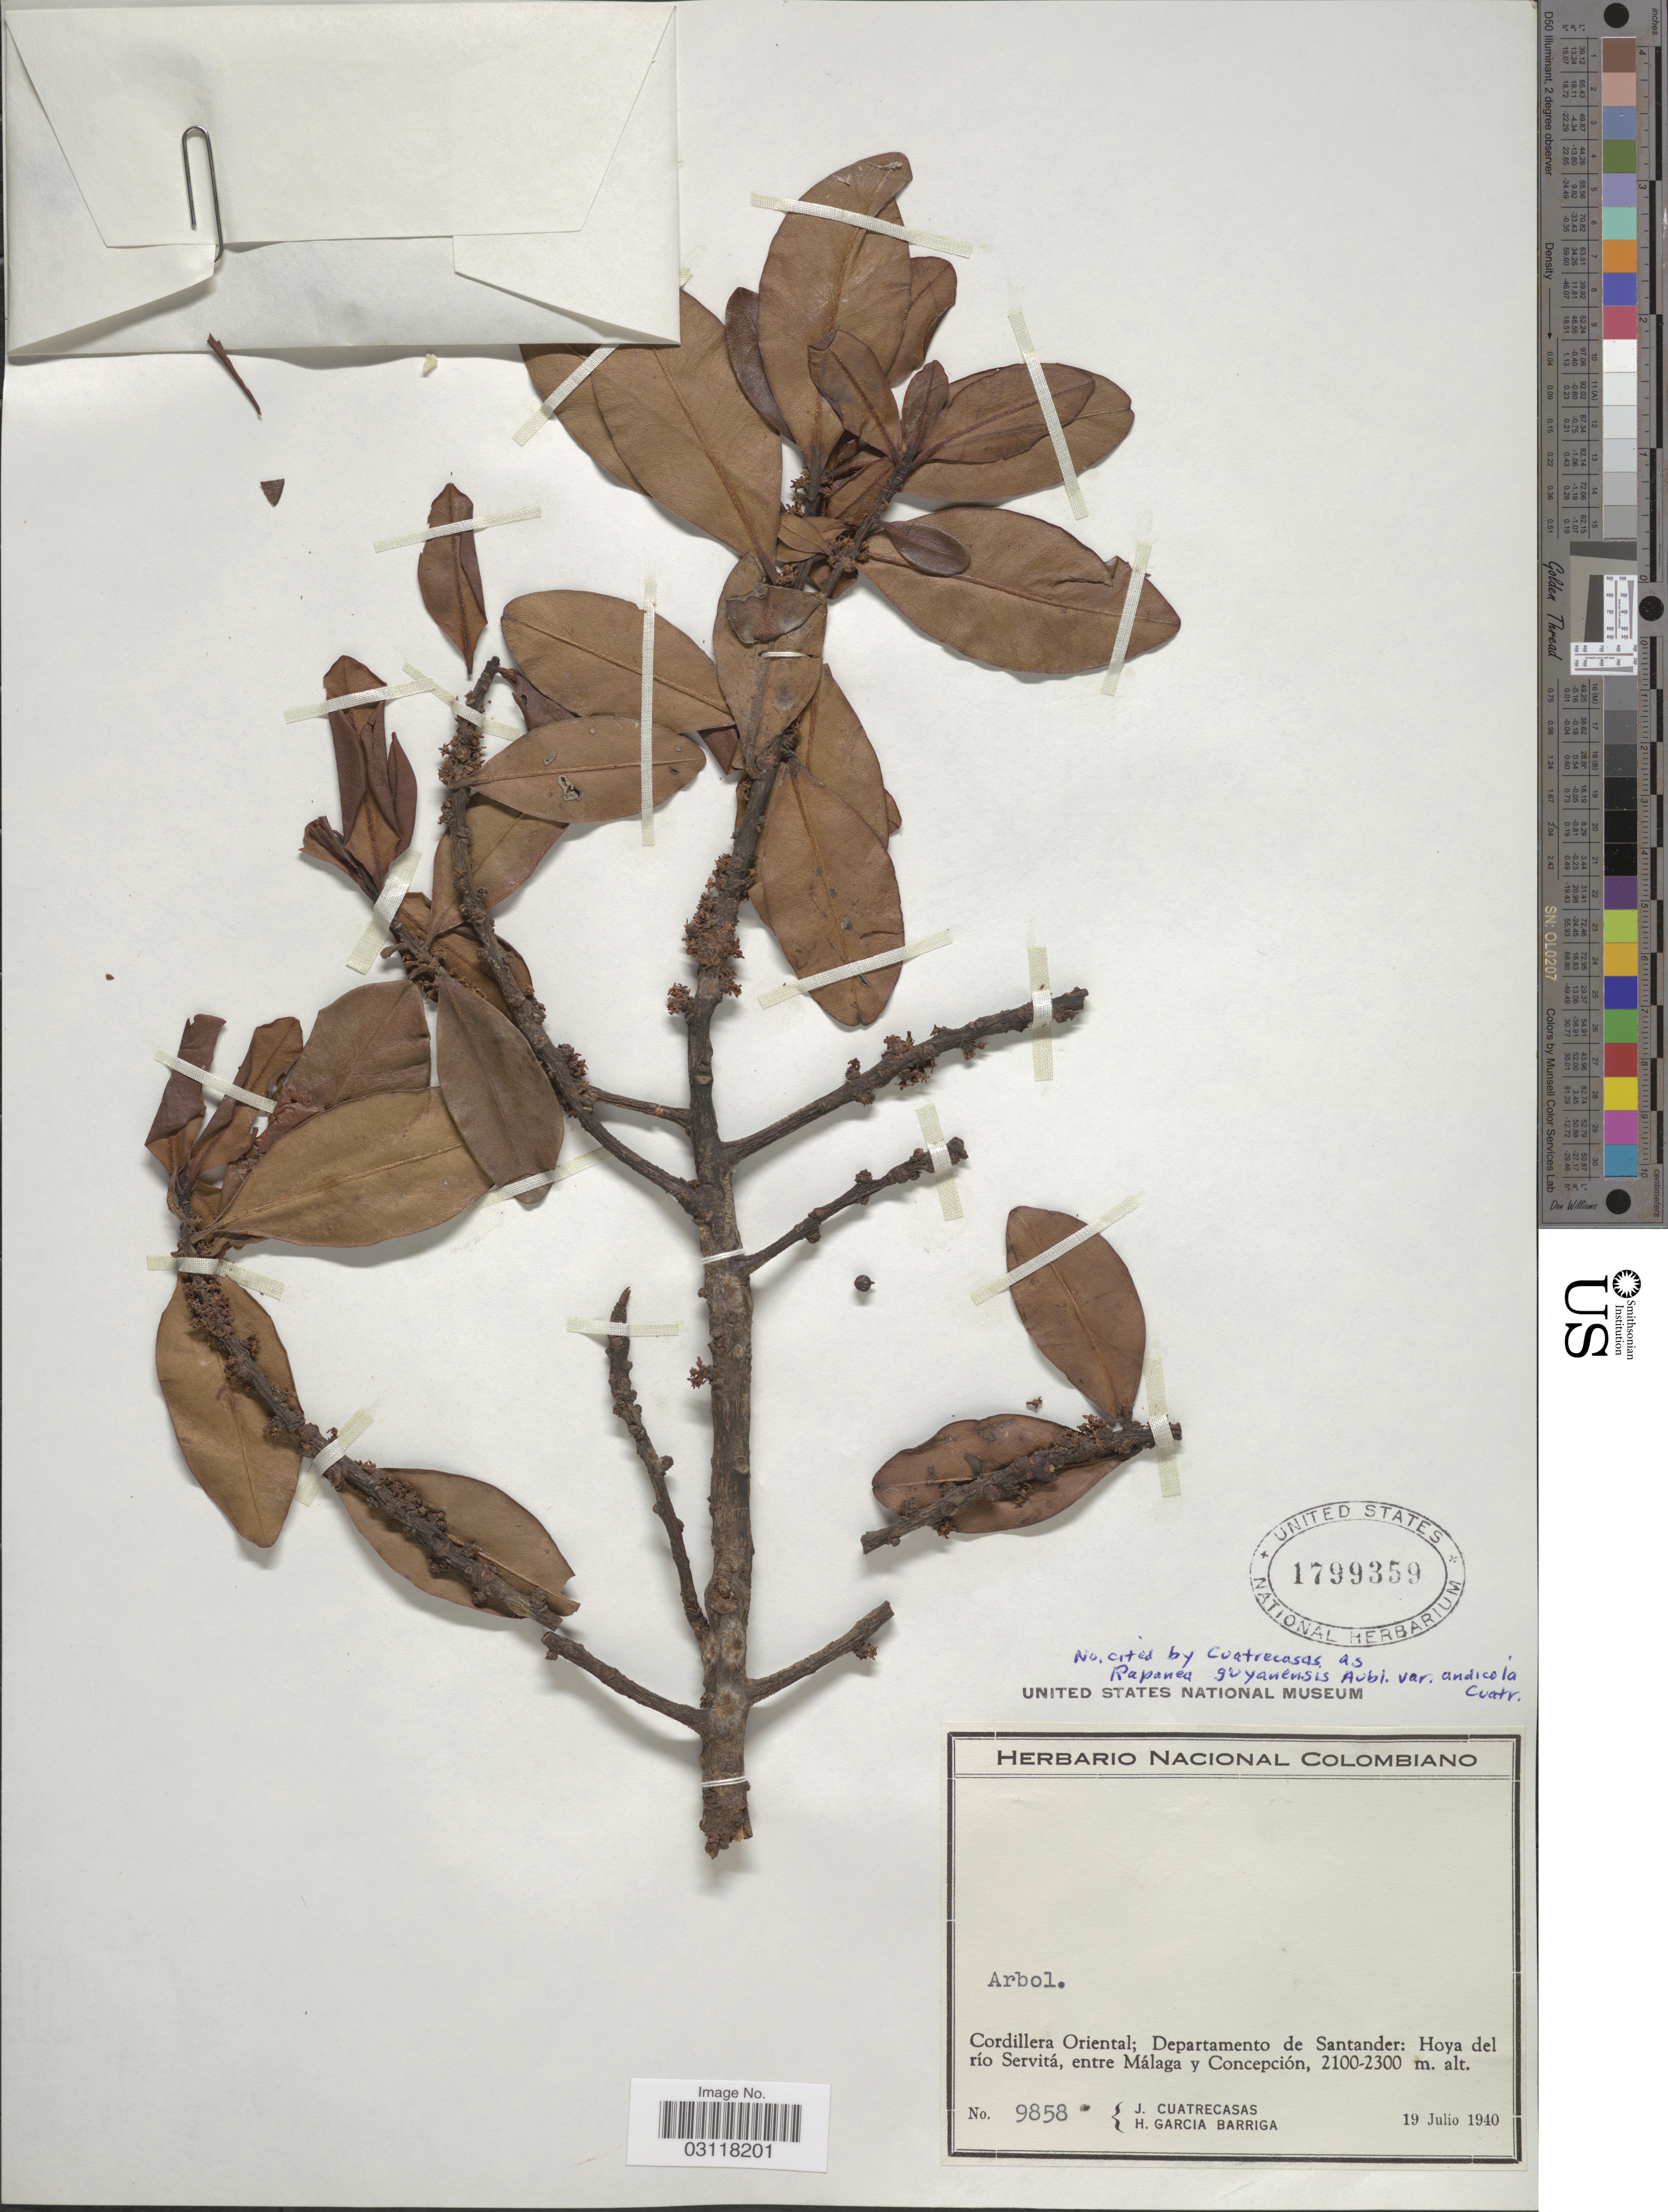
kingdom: Plantae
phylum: Tracheophyta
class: Magnoliopsida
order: Ericales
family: Primulaceae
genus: Rapanea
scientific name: Rapanea guianensis var. andicola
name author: Cuatrec.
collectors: J. Cuatrecasas & H. García Barriga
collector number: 9858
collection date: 1940-07-19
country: Colombia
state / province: Santander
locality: Cordillera Oriental; Departamento de Santander: Hoya del río Servitá, entre Málaga y Concepción.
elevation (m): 2100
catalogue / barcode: US 1799359